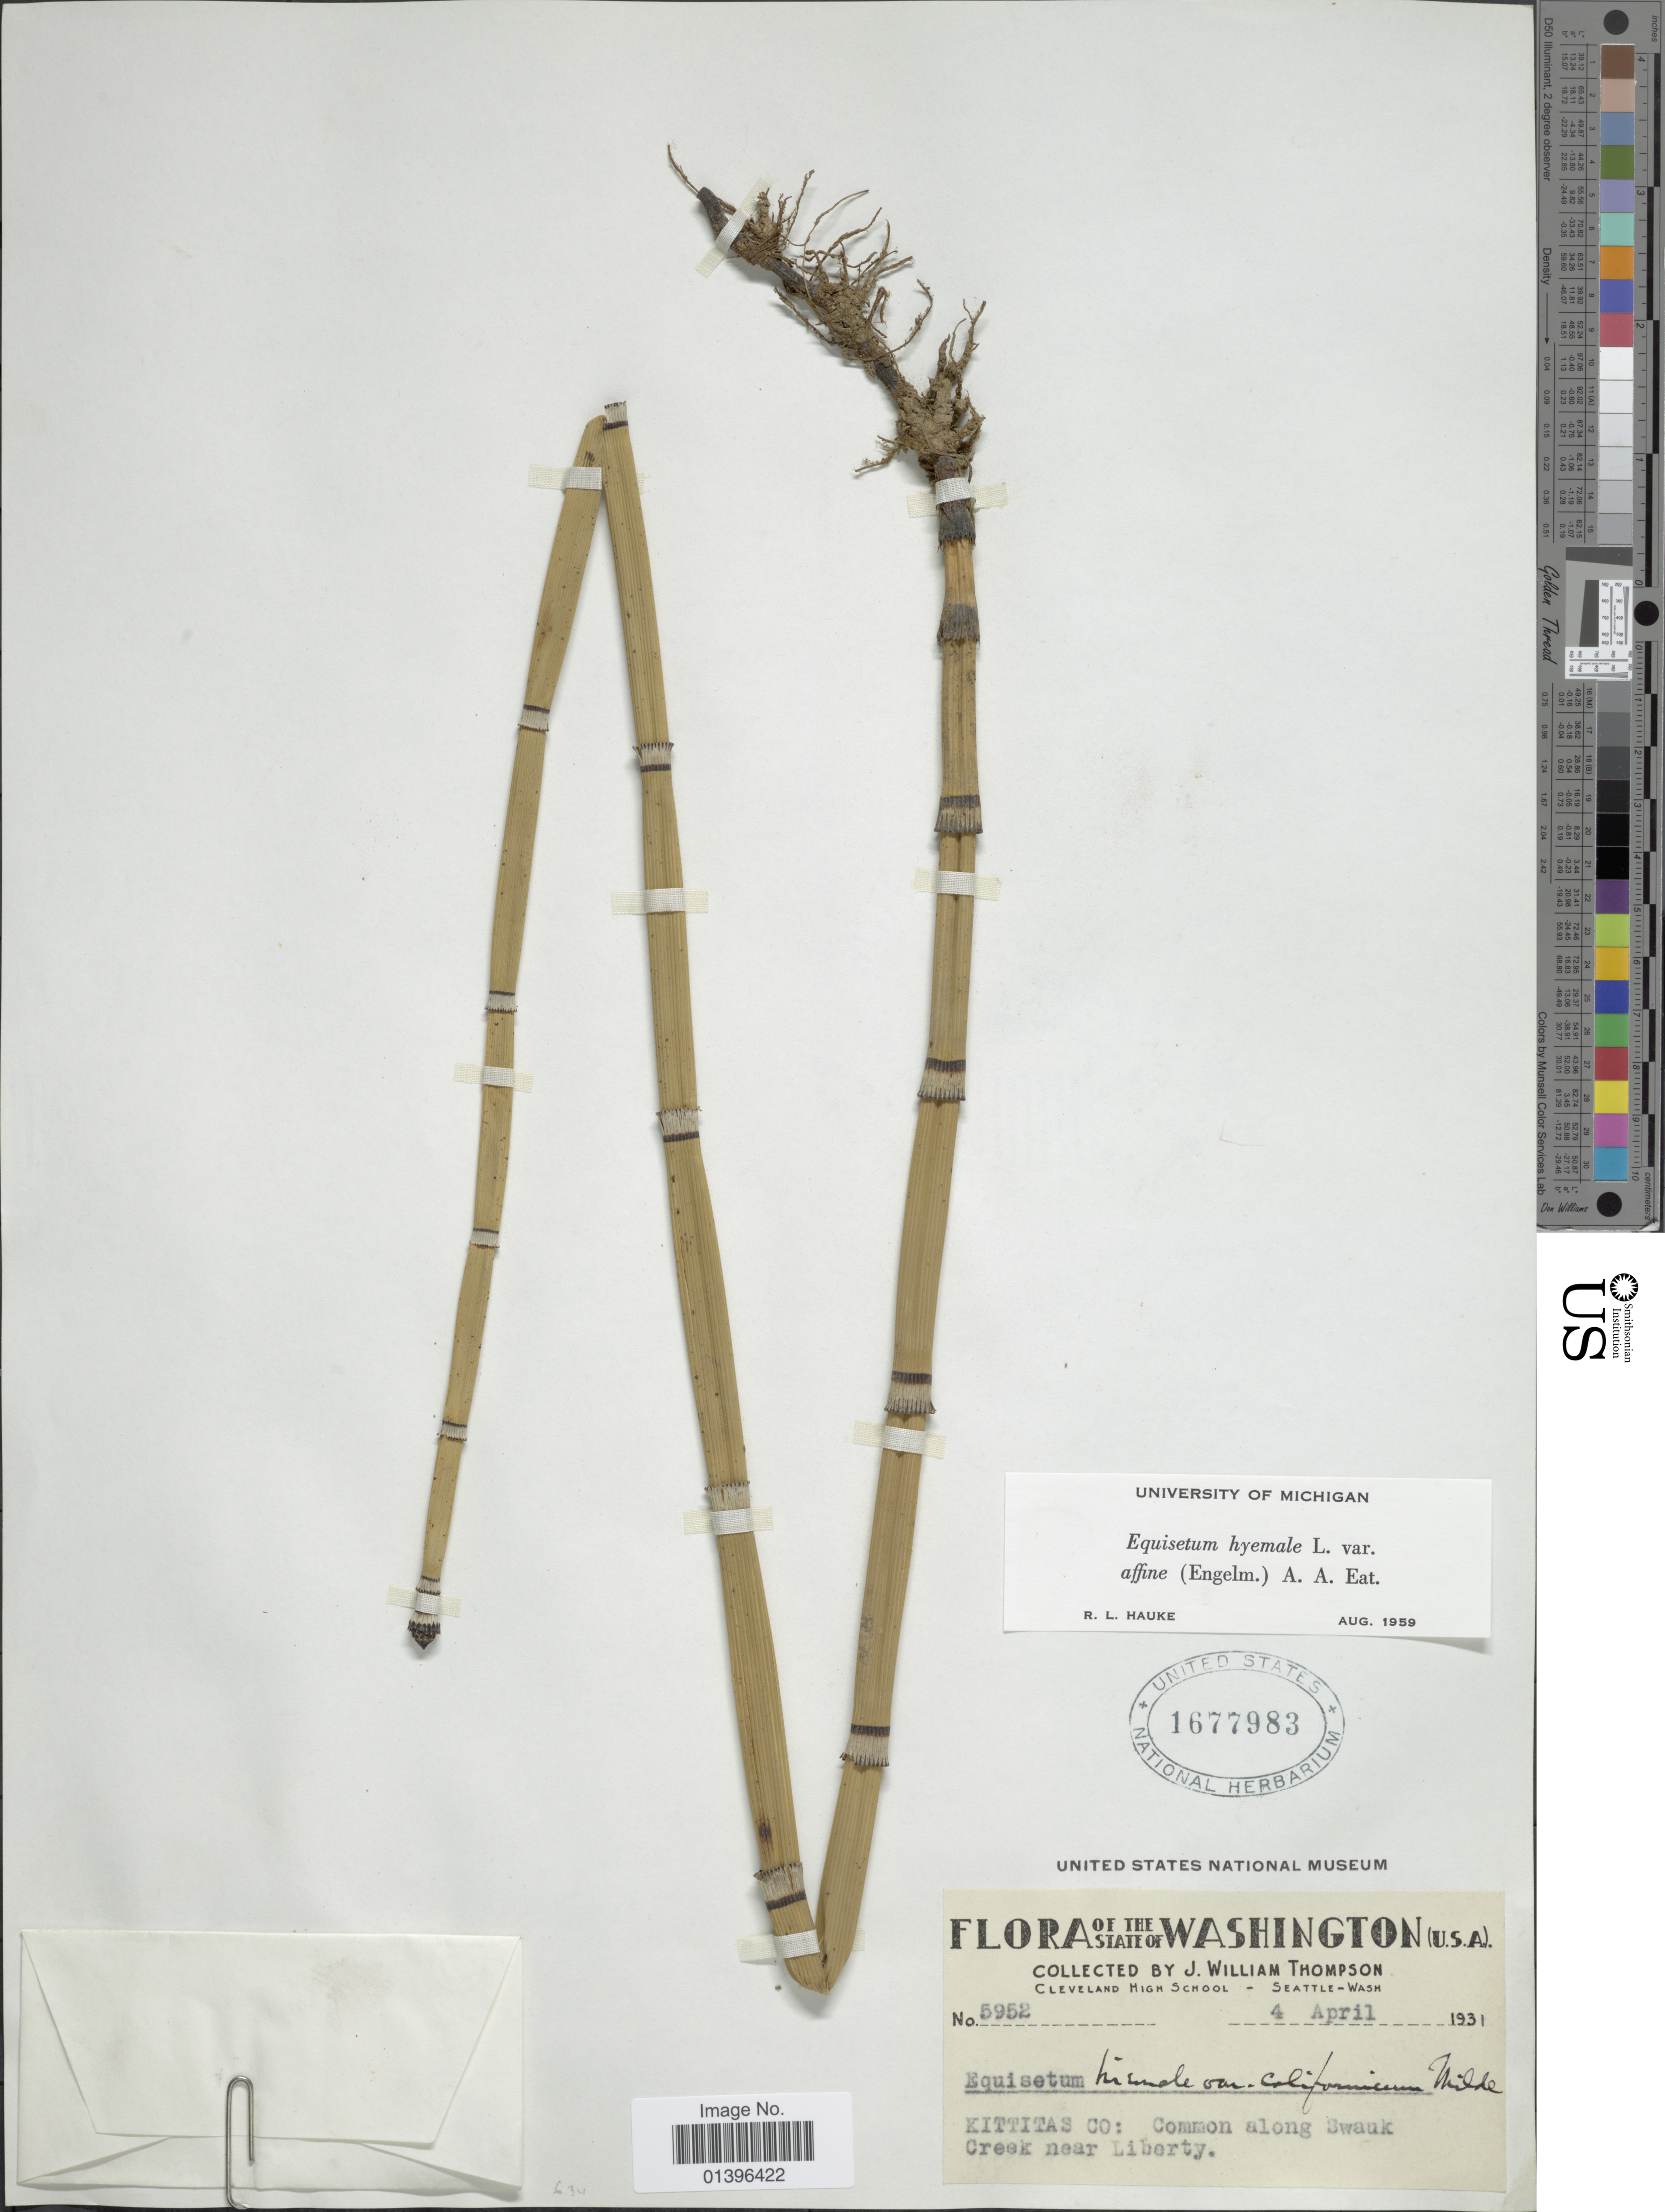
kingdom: Plantae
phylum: Tracheophyta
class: Polypodiopsida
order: Equisetales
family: Equisetaceae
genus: Equisetum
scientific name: Equisetum hyemale var. affine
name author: (Engelm.) A.A. Eaton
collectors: J. W. Thompson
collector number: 5952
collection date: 1931-04-04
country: United States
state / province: Washington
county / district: Kittitas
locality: Cleveland High School - Seattle. Kittitas Co: Common along Swauk Creek near Liberty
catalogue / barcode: US 1677983